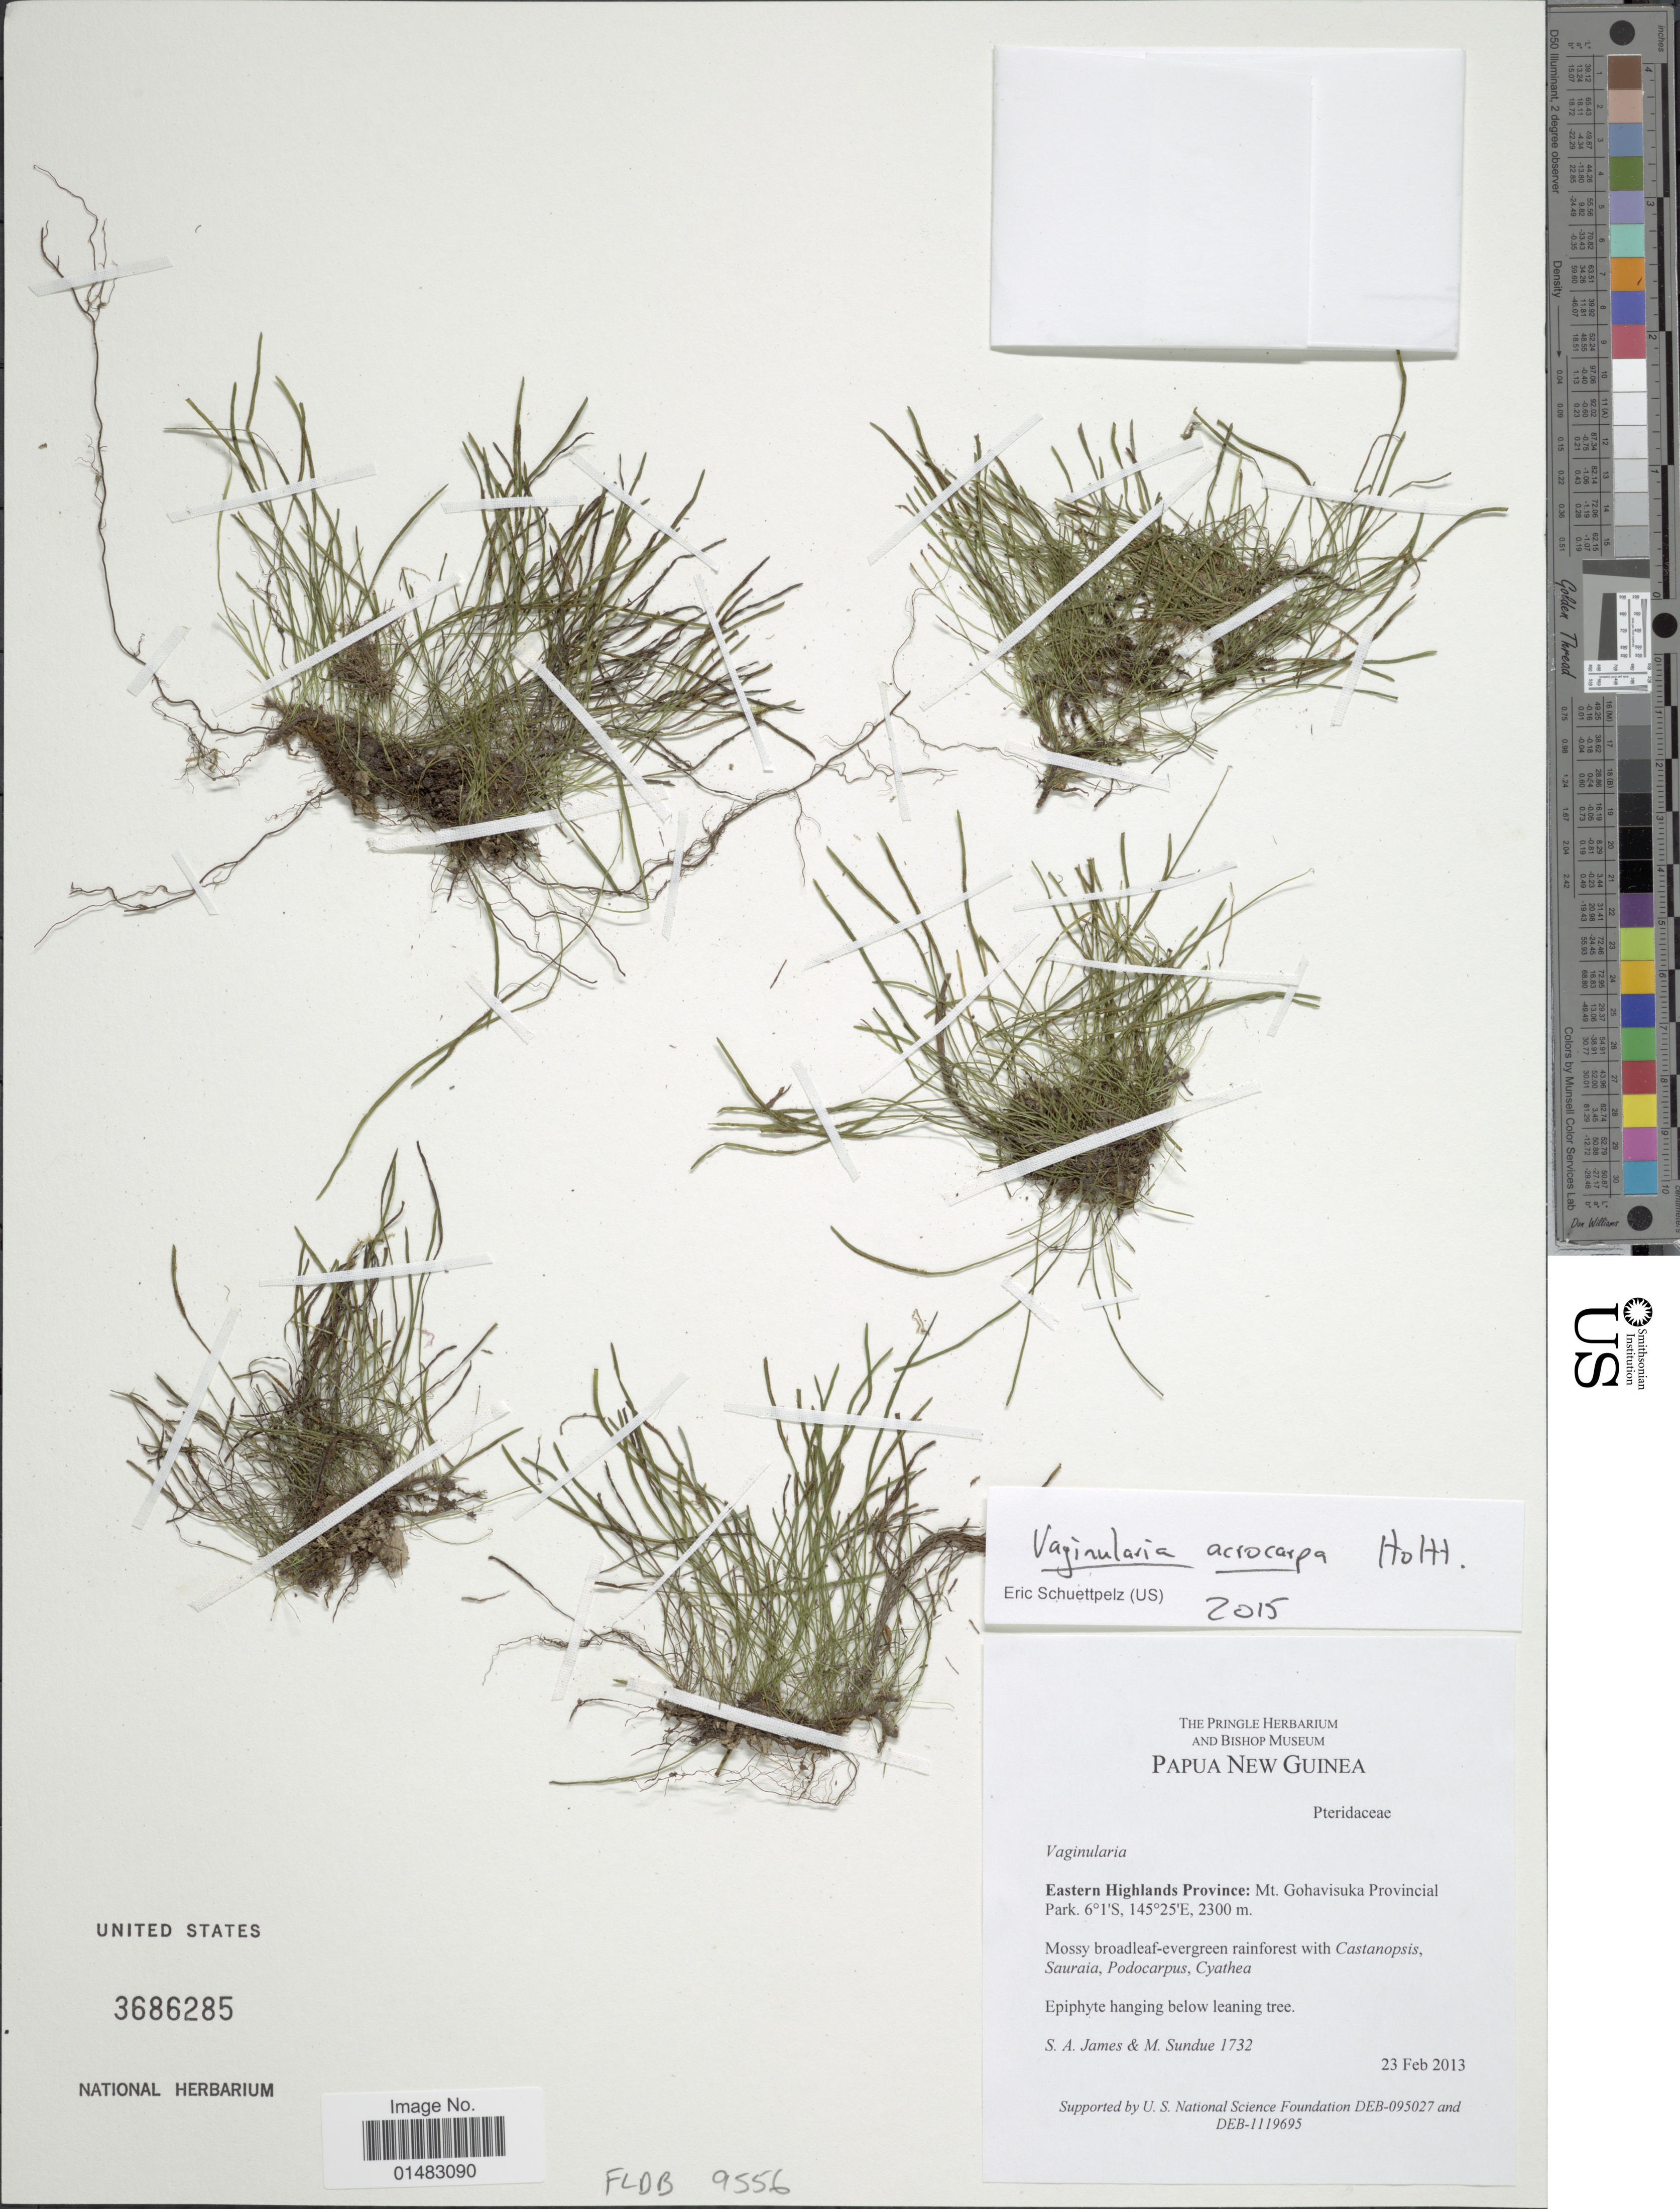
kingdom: Plantae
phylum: Tracheophyta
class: Polypodiopsida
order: Polypodiales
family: Pteridaceae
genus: Vaginularia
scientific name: Vaginularia acrocarpa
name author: Holttum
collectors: S. James & M. Sundue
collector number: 1732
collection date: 2013-02-23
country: Papua New Guinea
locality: Eastern Highlands Province: Mt. Gohavisuka Provincial Park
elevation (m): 2300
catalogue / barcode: US 3686285